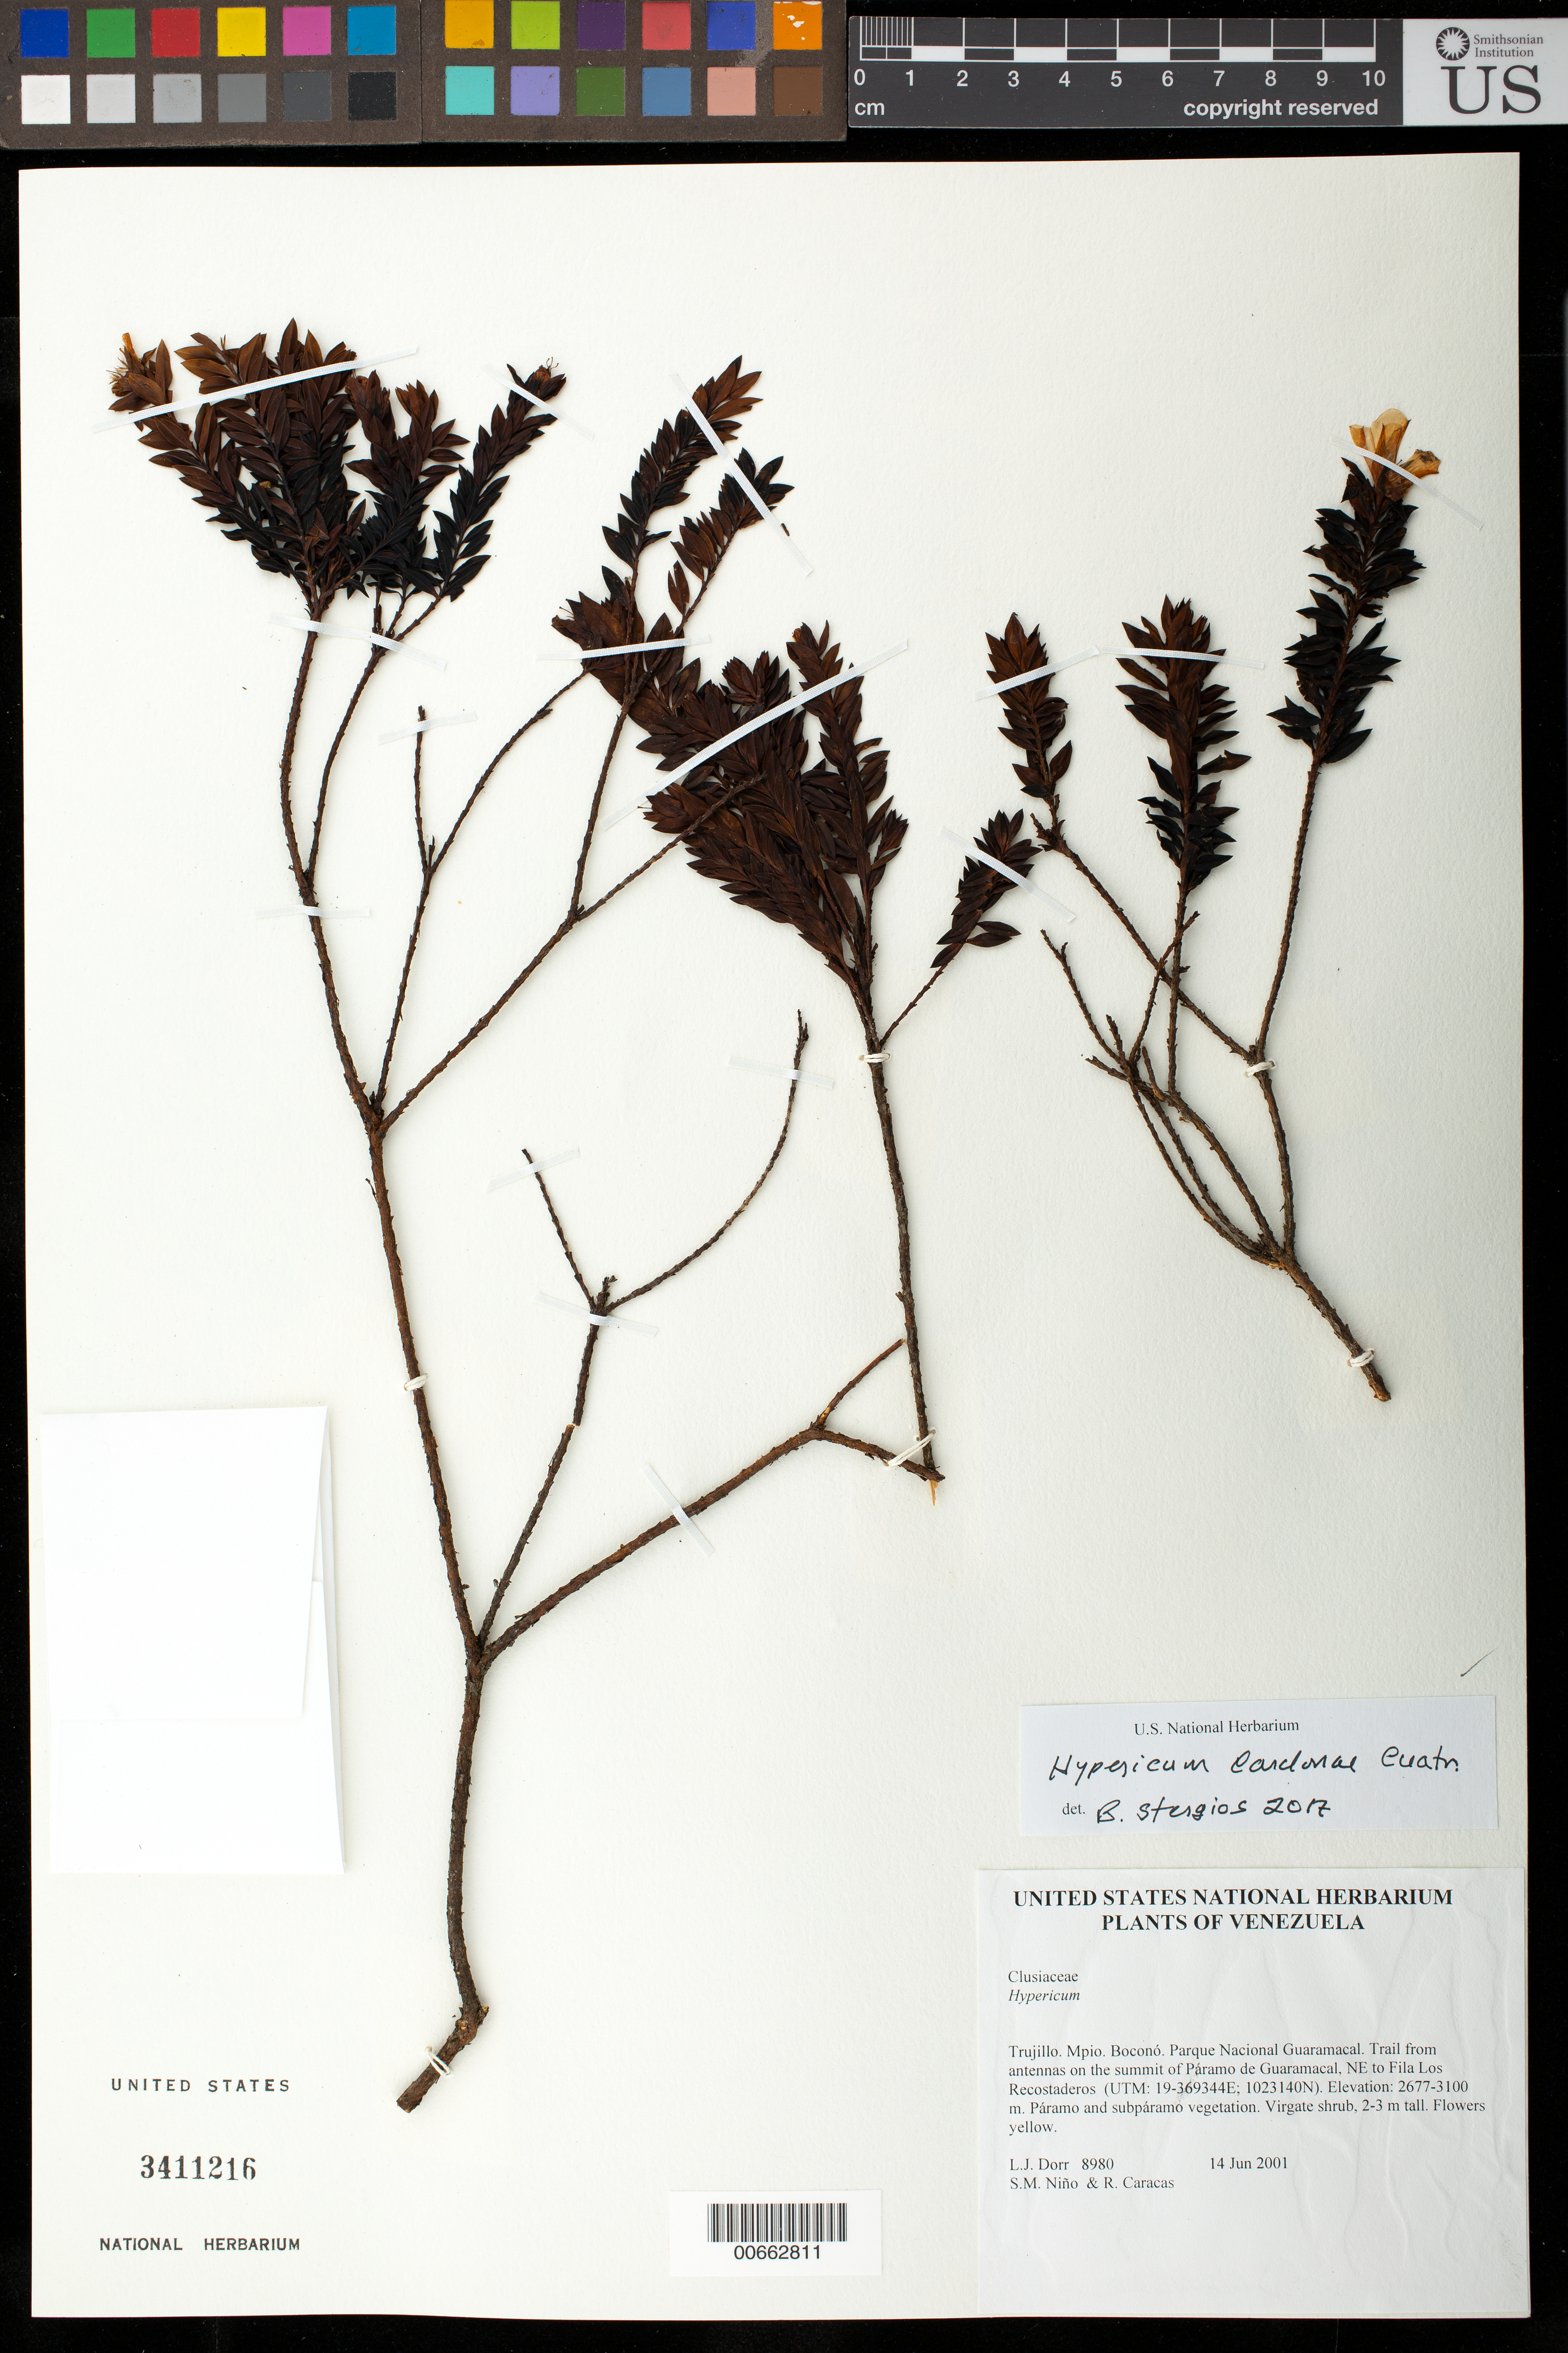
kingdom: Plantae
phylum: Tracheophyta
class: Magnoliopsida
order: Malpighiales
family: Hypericaceae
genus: Hypericum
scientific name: Hypericum cardonae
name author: Cuatrec.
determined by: Stergios, B. G.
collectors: L. J. Dorr, S. M. Niño & R. Caracas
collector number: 8980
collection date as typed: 14 Jun 2001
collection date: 2001-06-14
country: Venezuela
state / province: Trujillo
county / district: Boconó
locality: Parque Nacional Guaramacal. Trail from antennas on the summit of Páramo de Guaramacal, NE to Fila Los Recostaderos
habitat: Páramo and subpáramo vegetation.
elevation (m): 2677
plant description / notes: PORT, US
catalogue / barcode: US 3411216